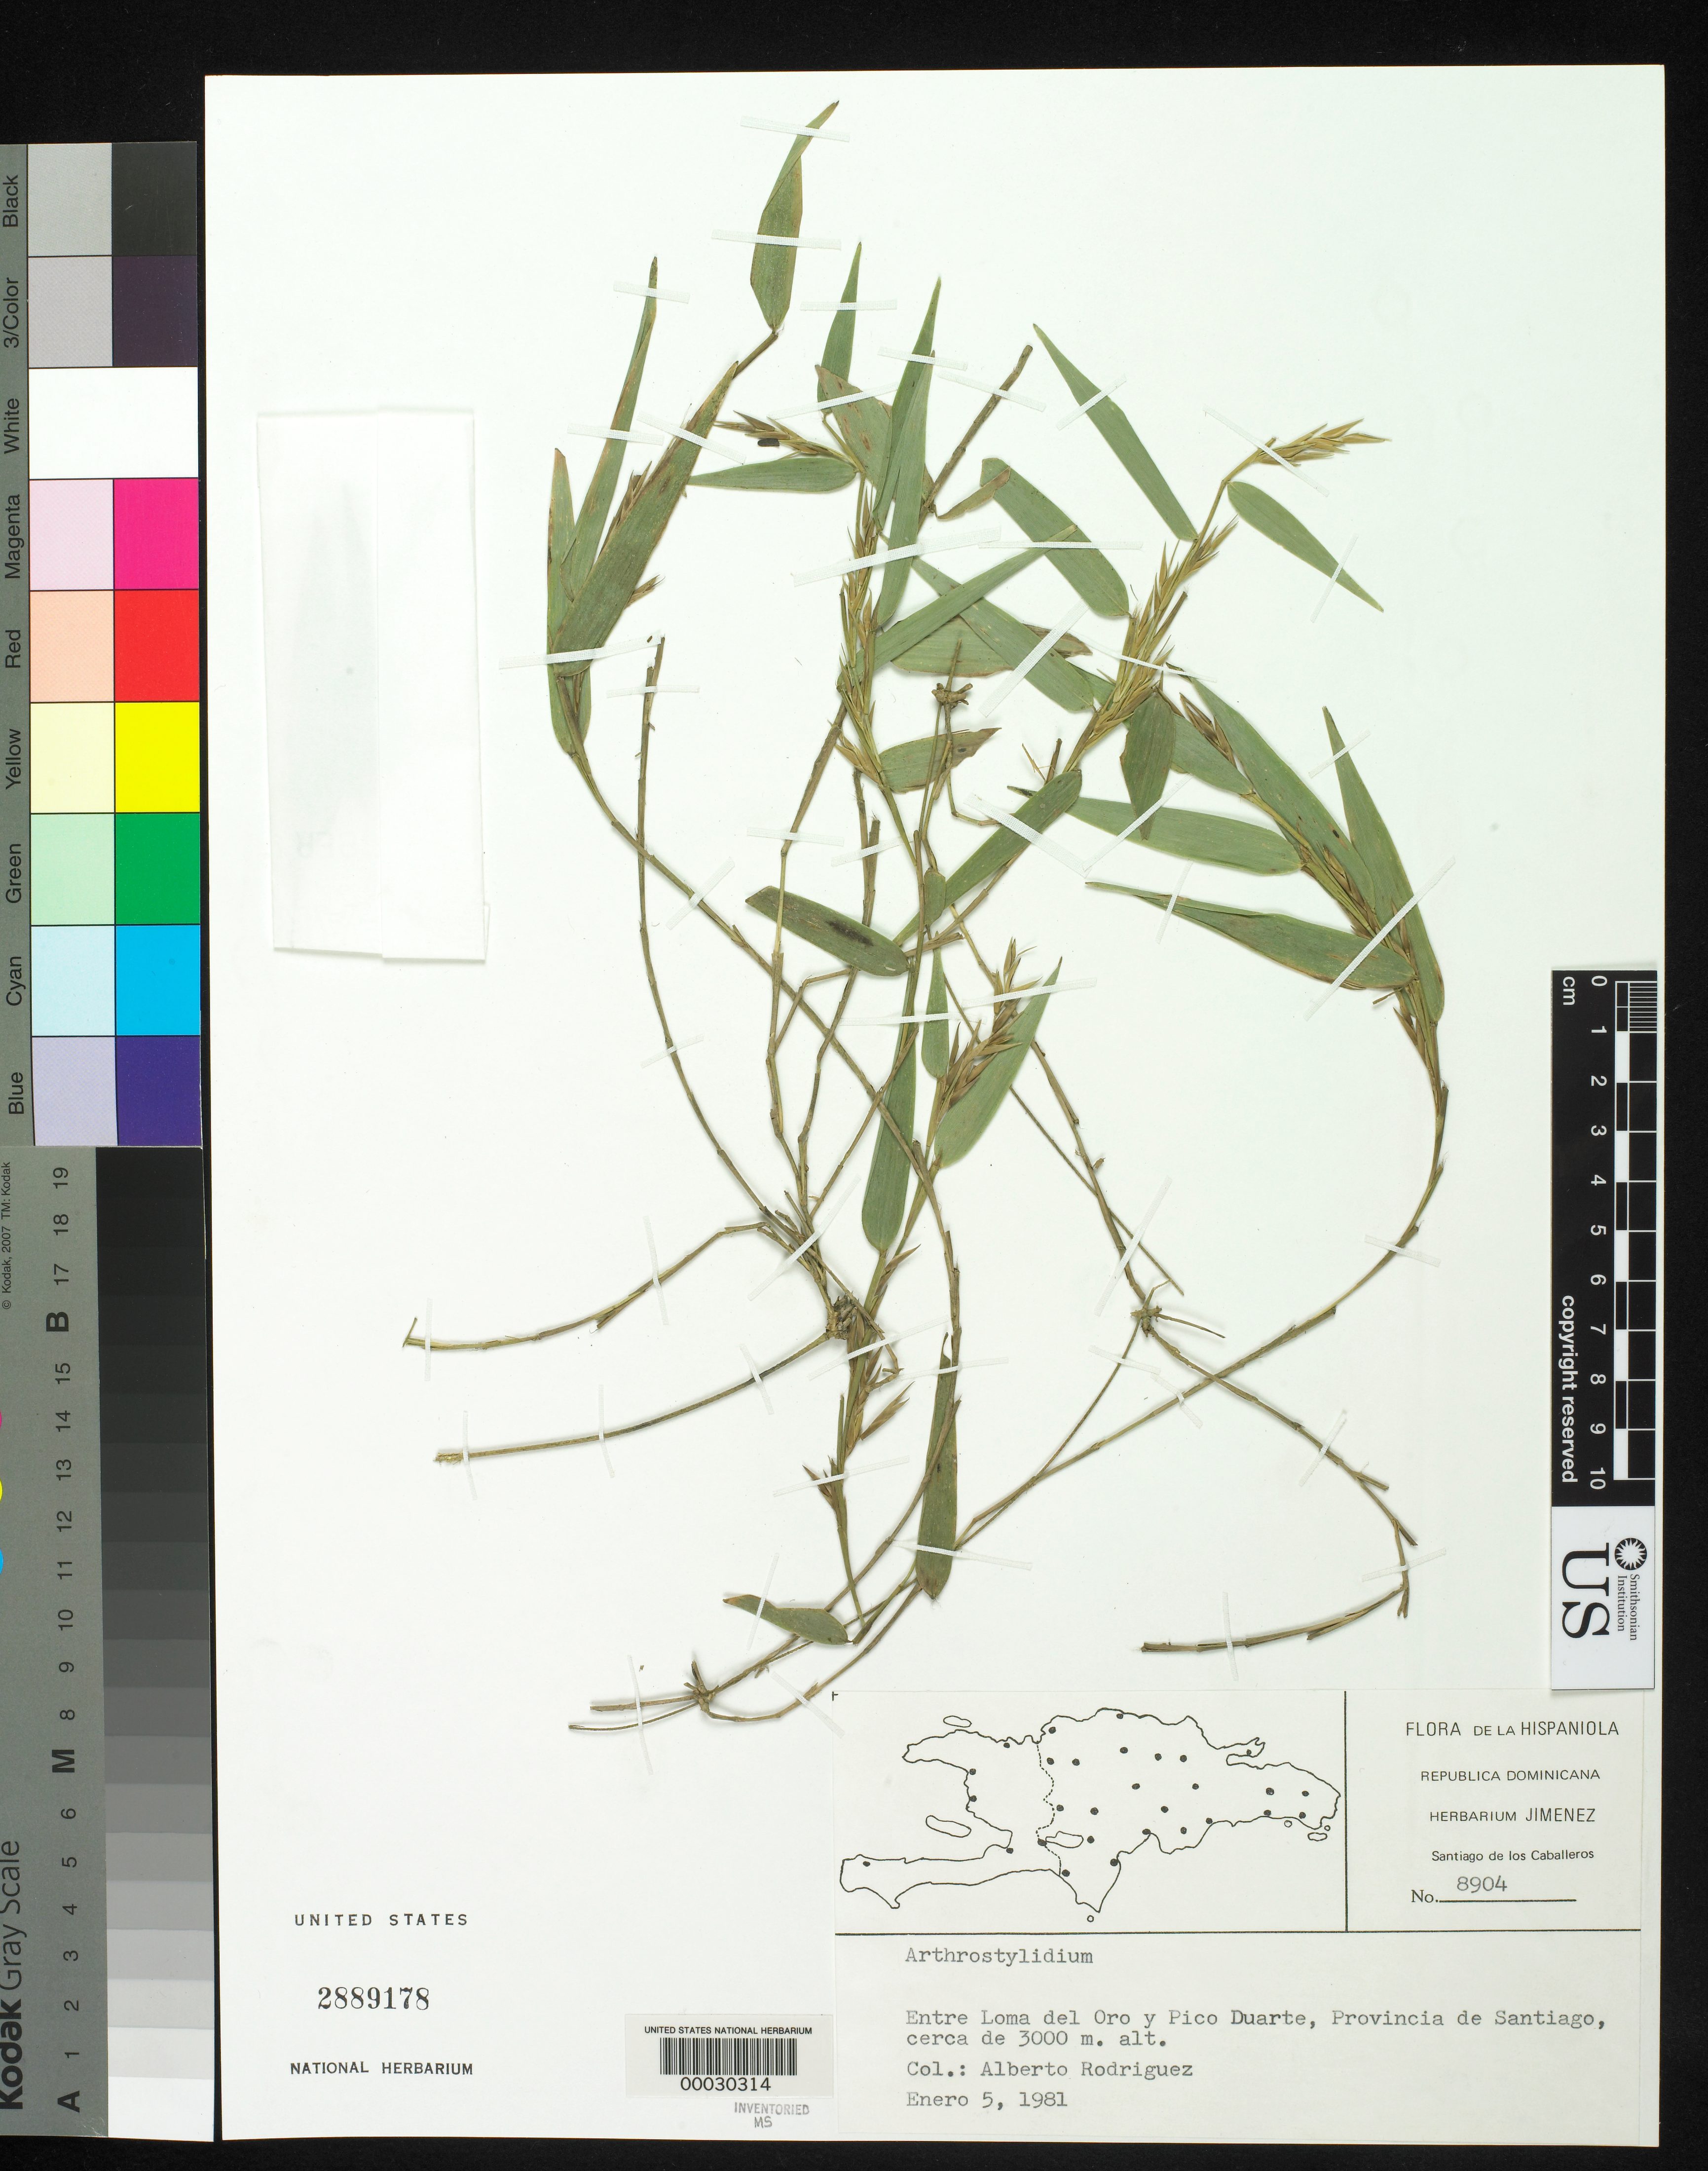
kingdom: Plantae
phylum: Tracheophyta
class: Liliopsida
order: Poales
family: Poaceae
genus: Arthrostylidium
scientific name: Arthrostylidium sp.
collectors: A. Rodriguez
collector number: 8904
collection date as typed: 05 Jan 1981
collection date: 1981-01-05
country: Dominican Republic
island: Hispaniola Island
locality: Santiago de los caballeros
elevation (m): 3000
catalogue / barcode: US 2889178